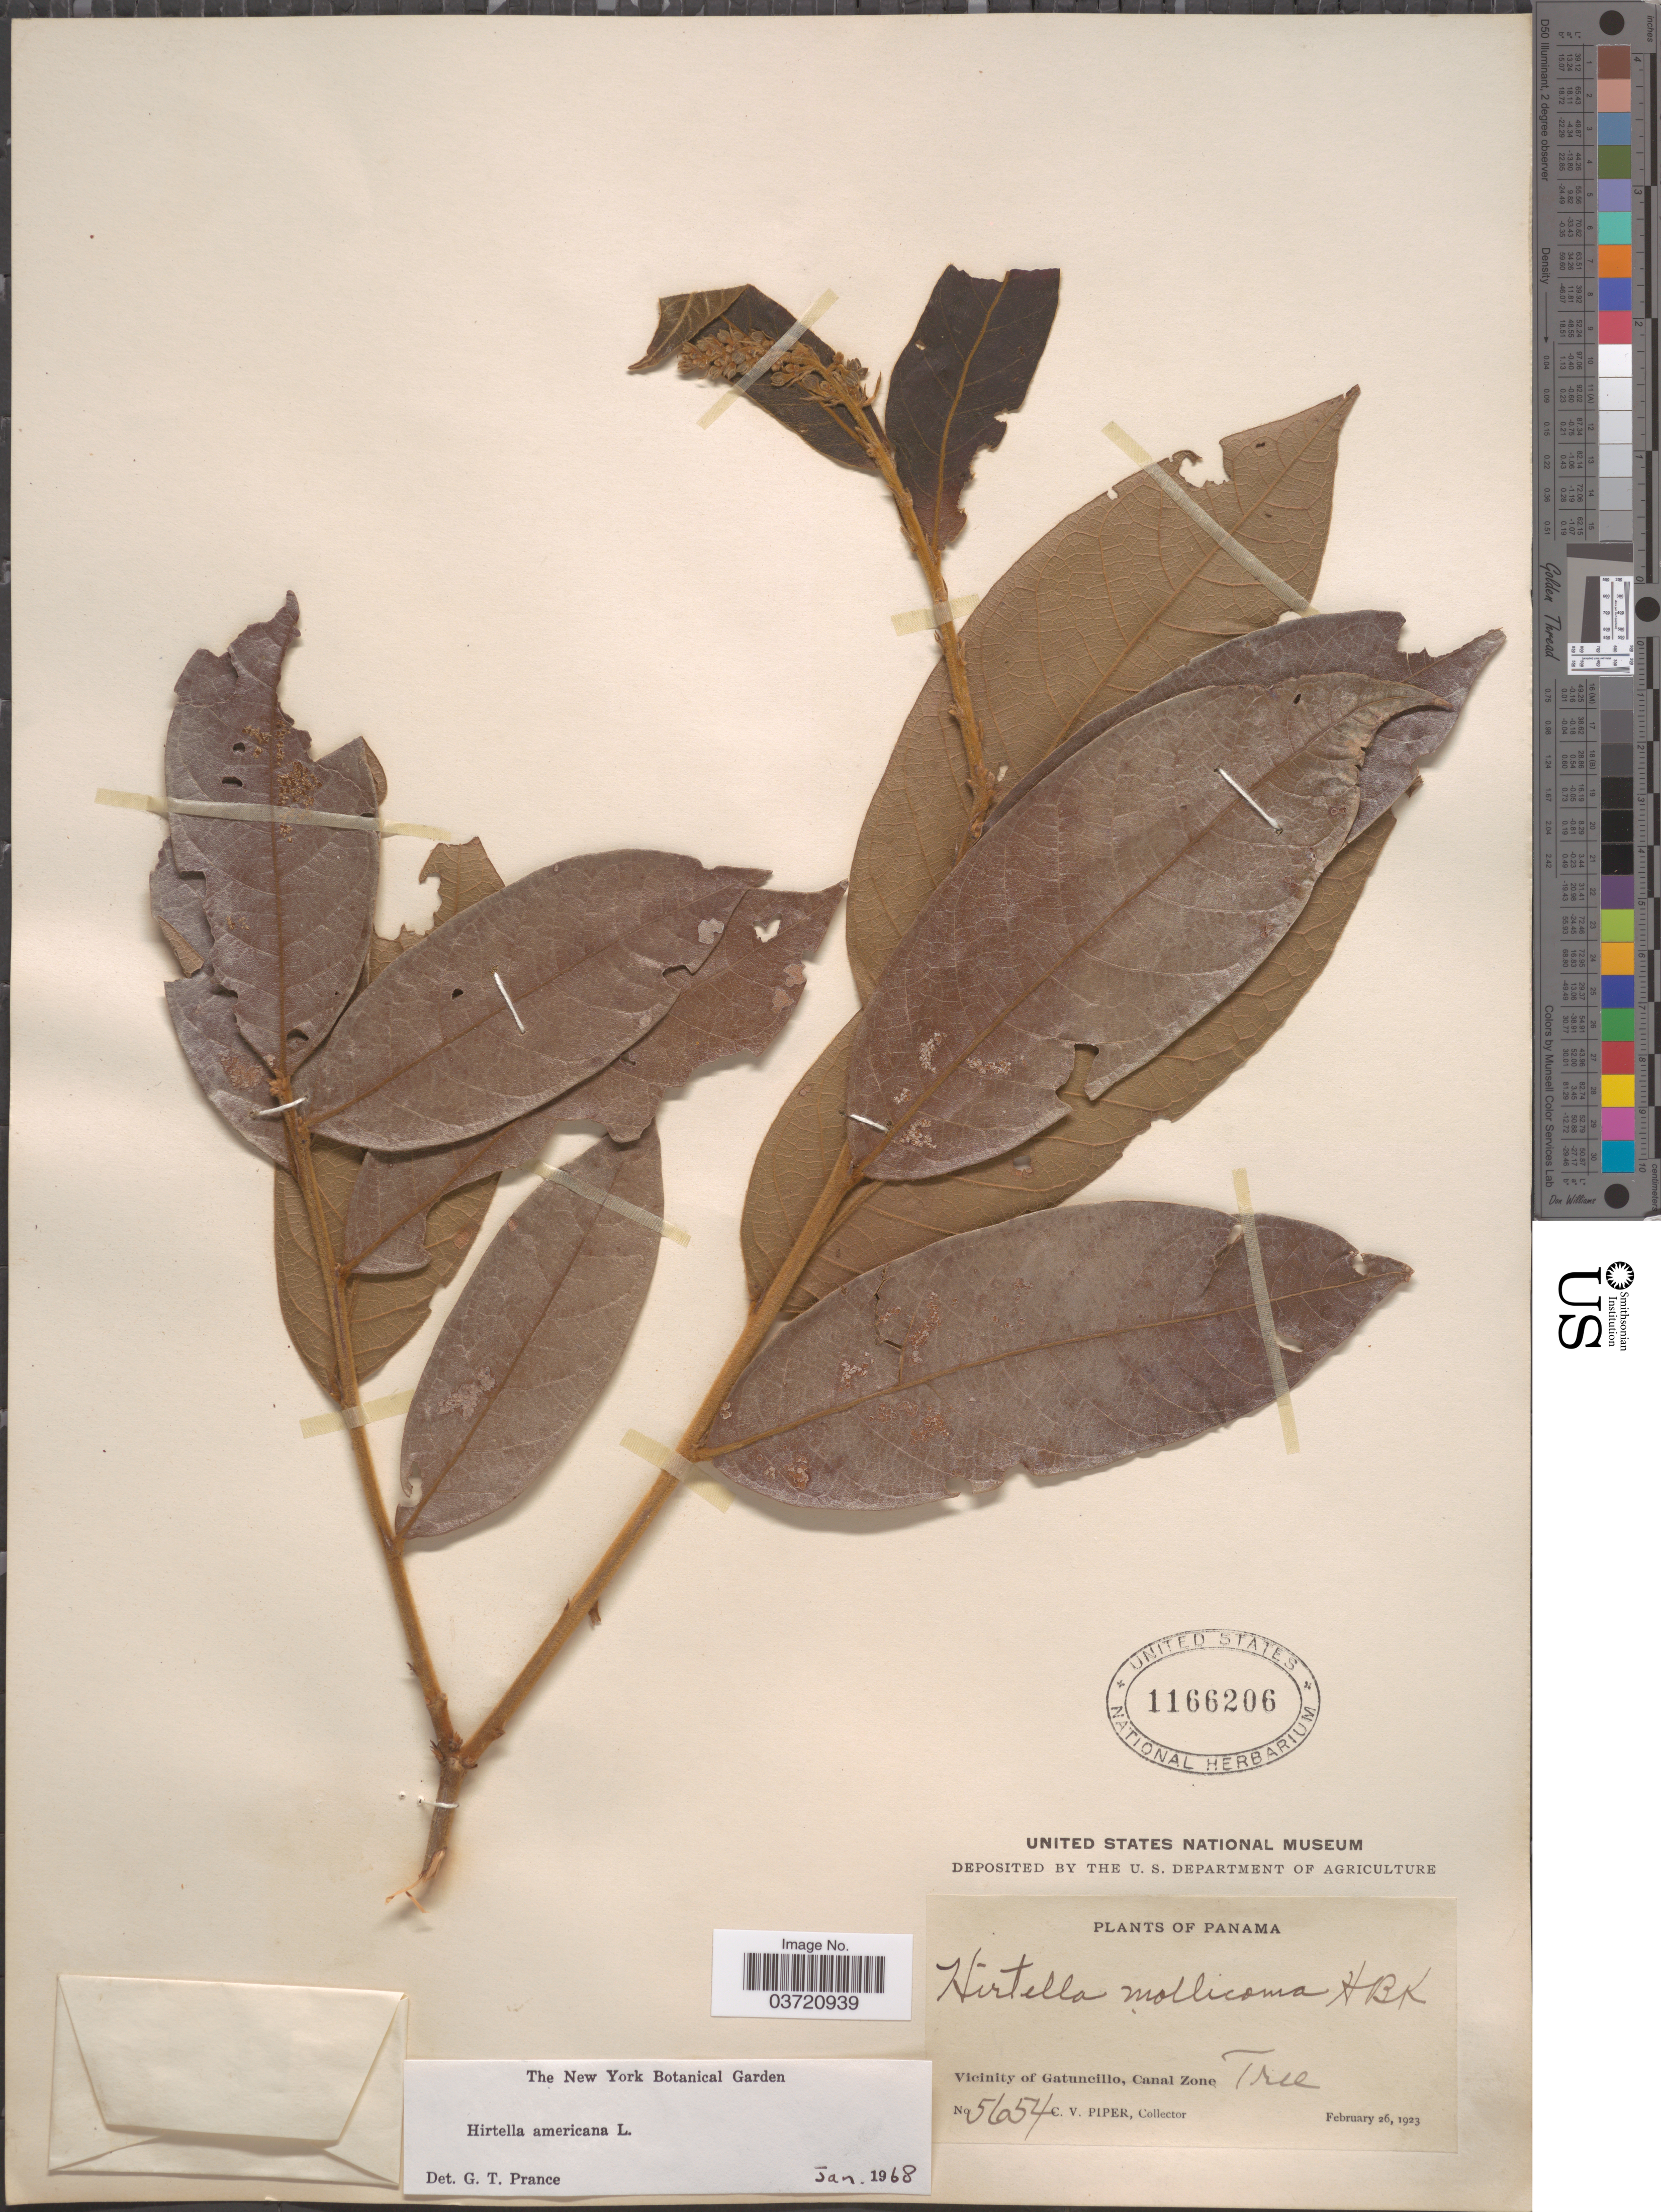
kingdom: Plantae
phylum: Tracheophyta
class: Magnoliopsida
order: Malpighiales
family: Chrysobalanaceae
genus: Hirtella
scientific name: Hirtella americana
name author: L.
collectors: C. V. Piper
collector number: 5654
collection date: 1923-02-26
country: Panama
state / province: Colón / Panamá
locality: Vicinity of Gatuncillo, Canal Zone.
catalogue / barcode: US 1166206